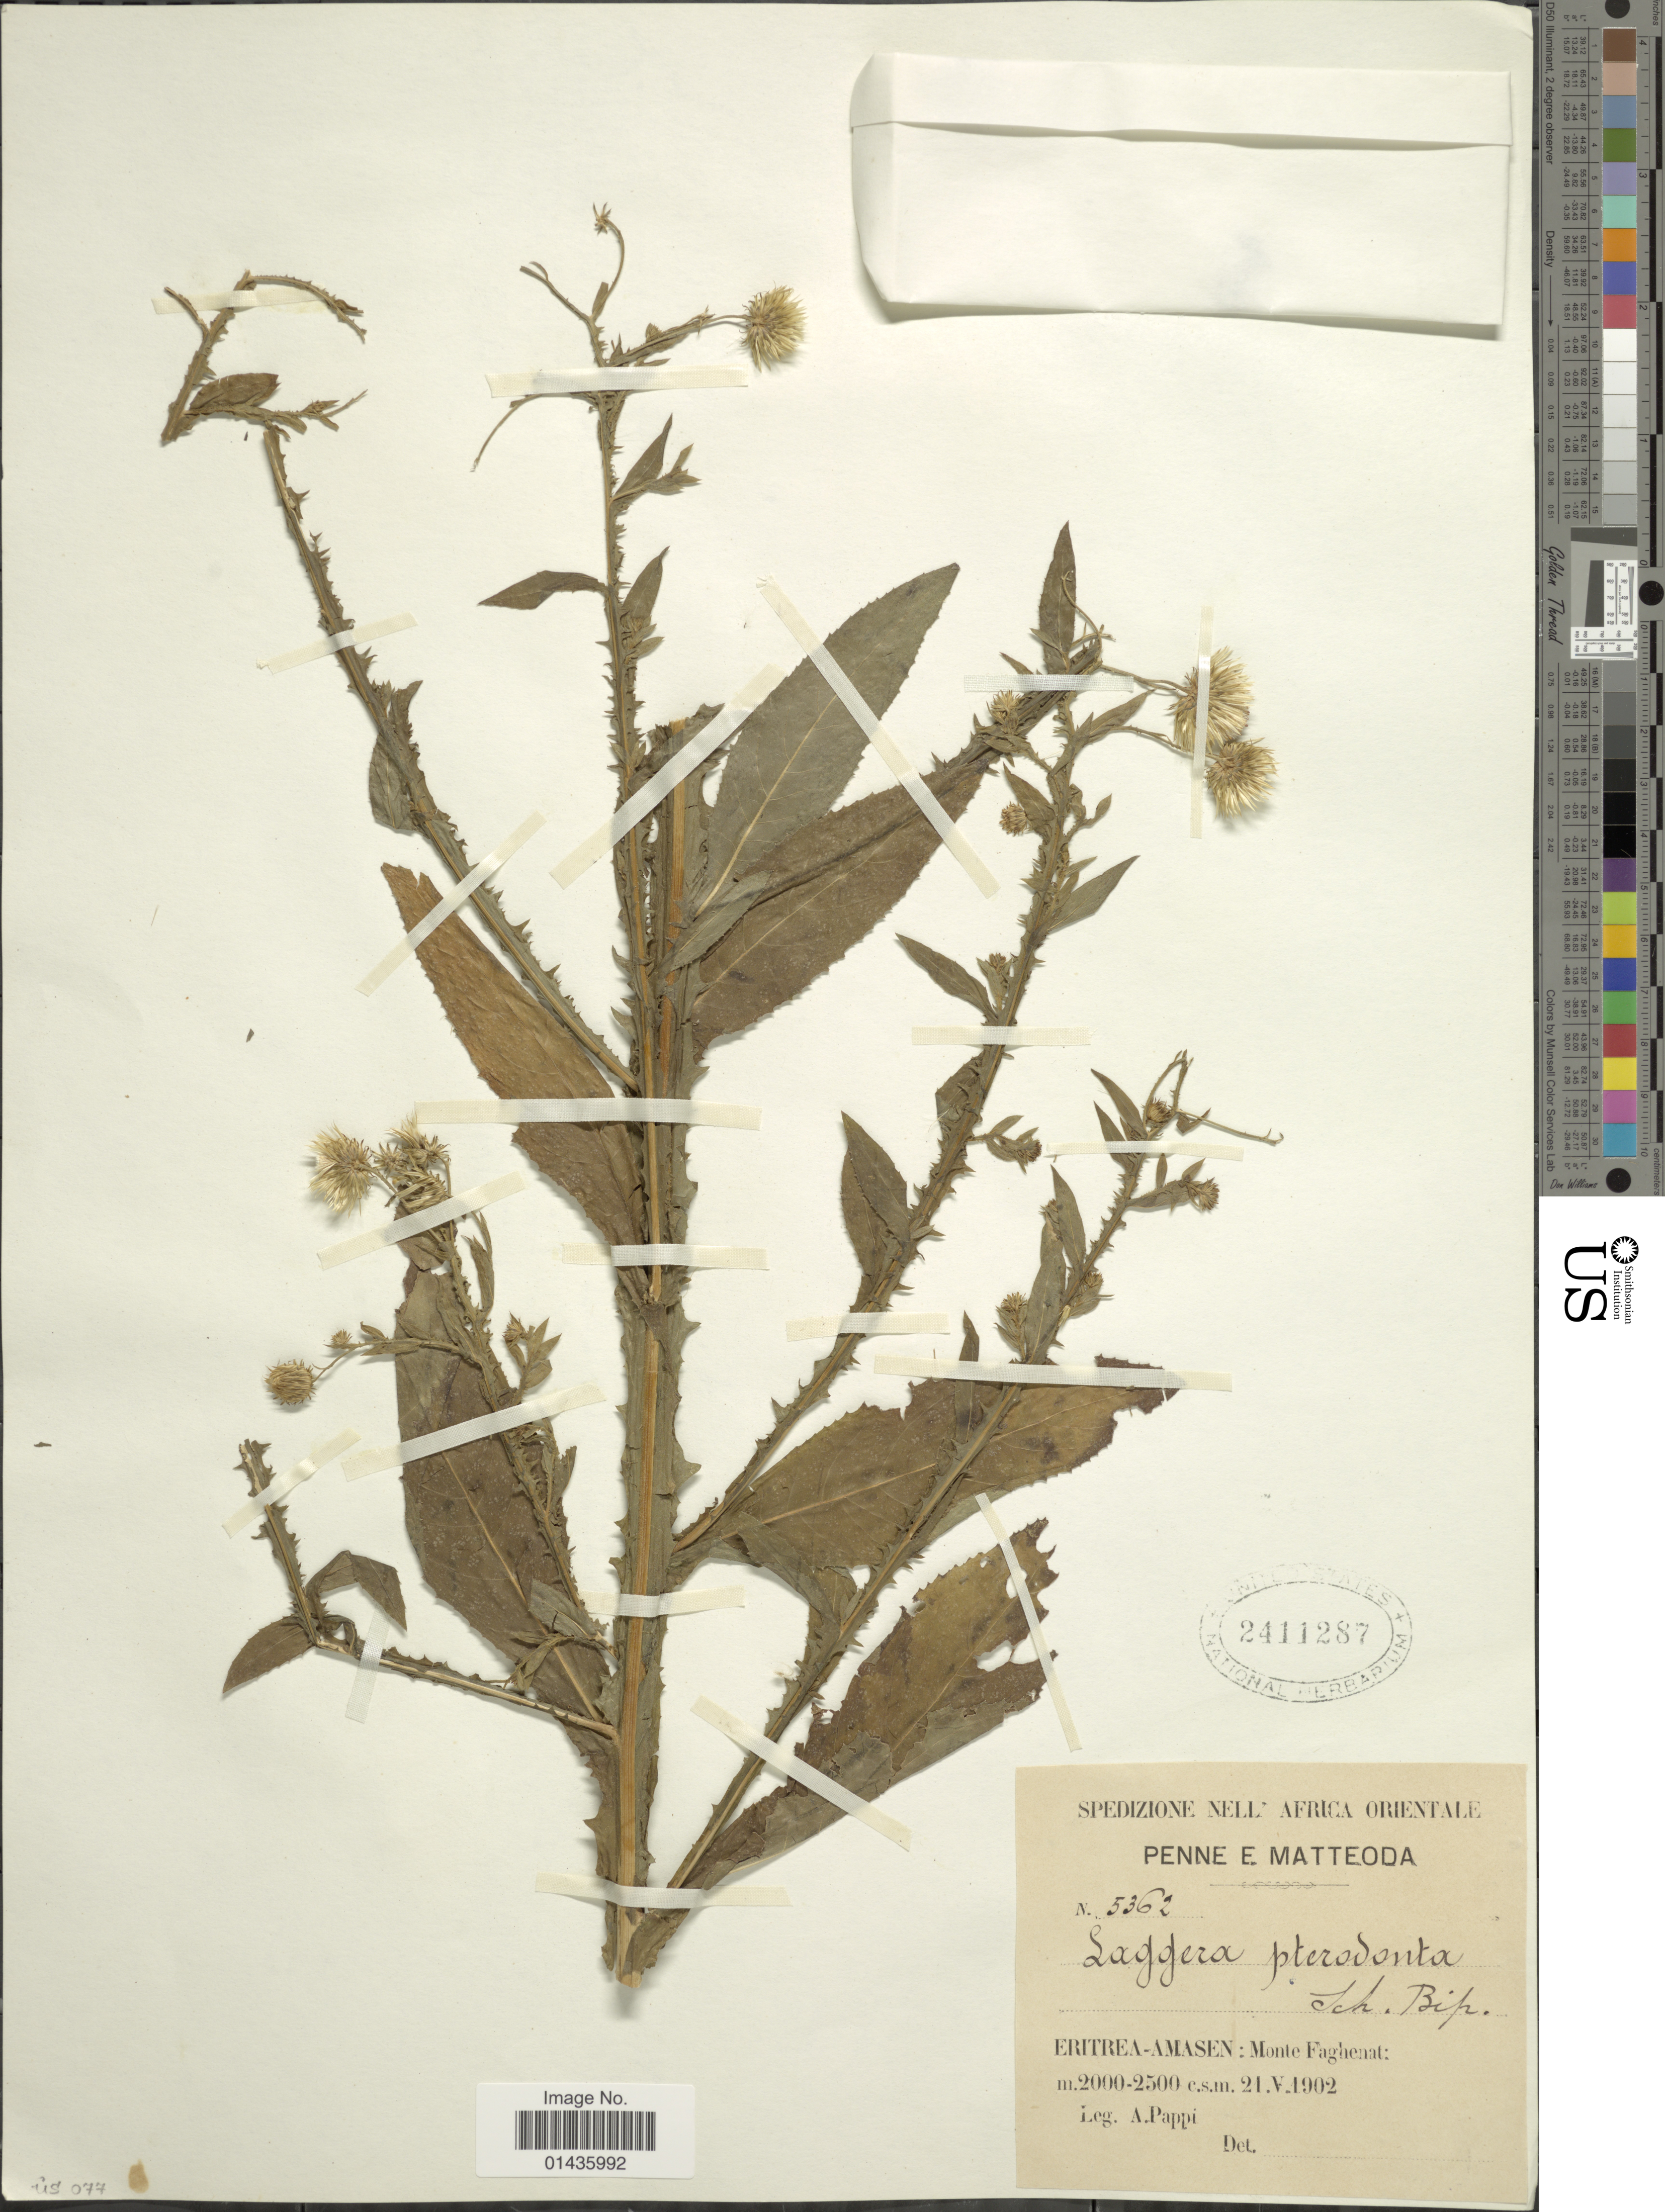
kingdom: Plantae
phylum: Tracheophyta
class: Magnoliopsida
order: Asterales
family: Asteraceae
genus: Laggera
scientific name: Laggera perrottetiana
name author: DC.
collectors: A. Pappi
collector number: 5362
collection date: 1902-05-21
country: Eritrea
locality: Eritrea-Amasen, Monte Faghenat.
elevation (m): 2000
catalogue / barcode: US 2411287